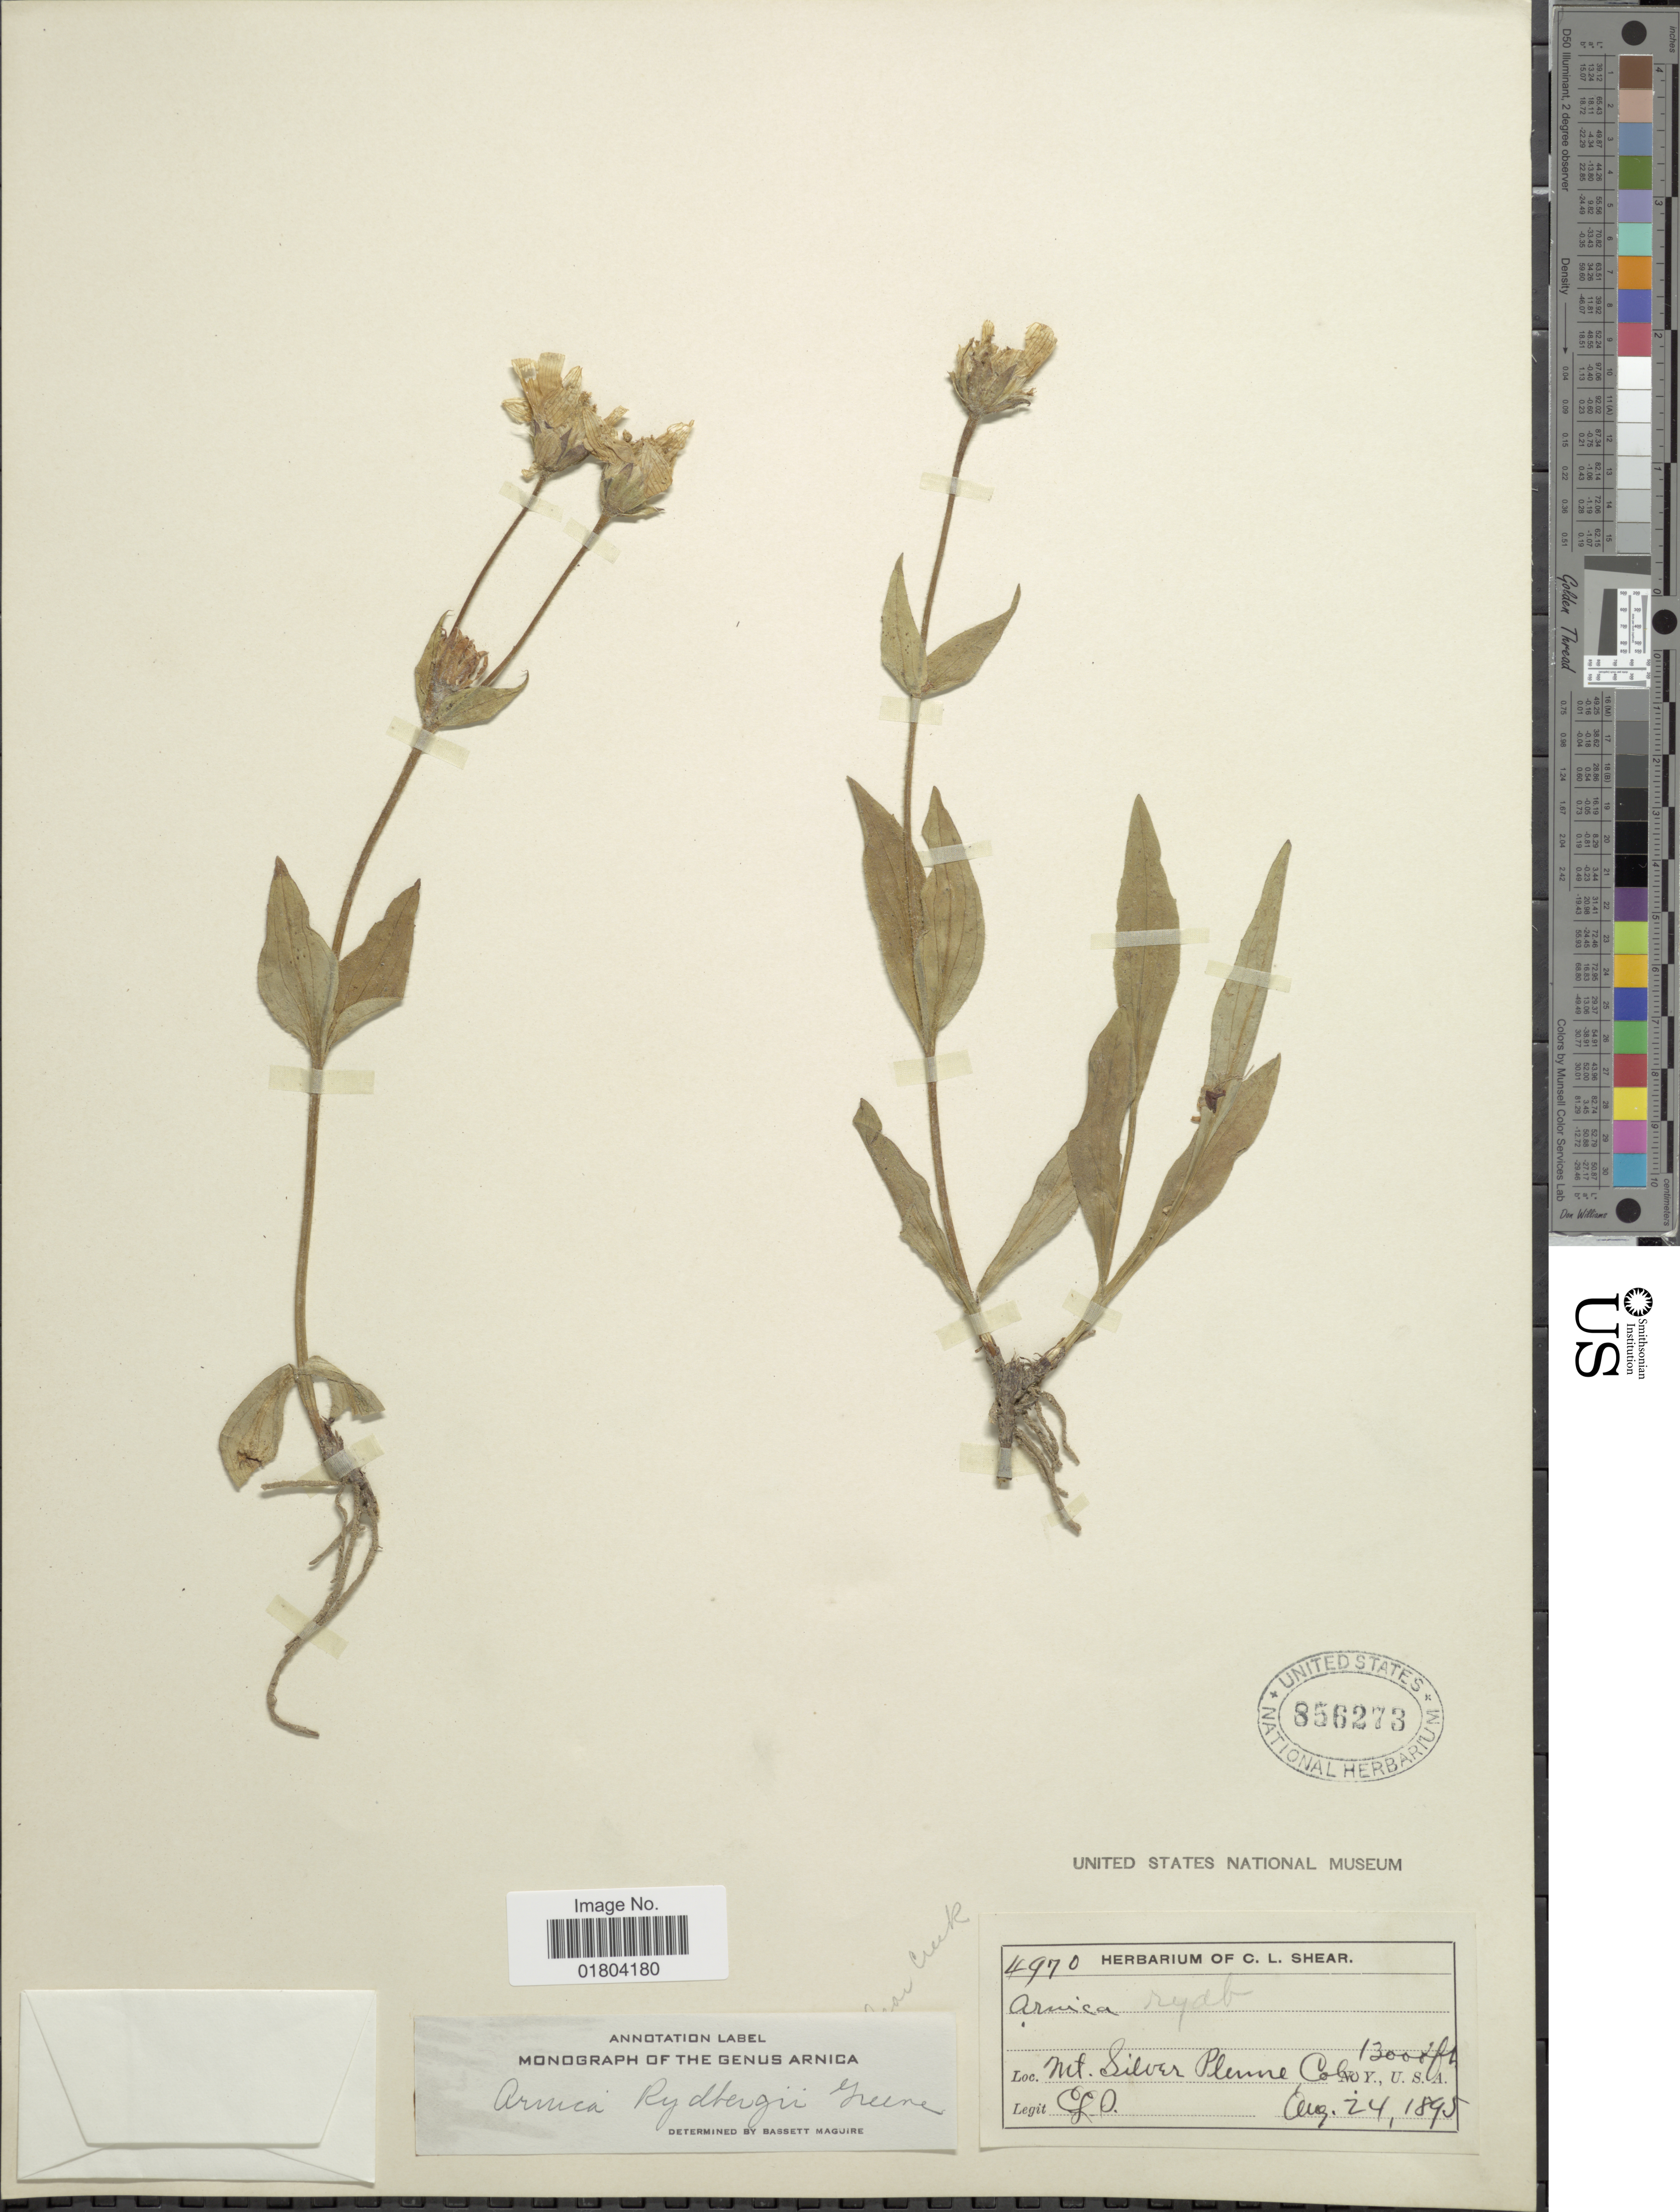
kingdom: Plantae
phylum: Tracheophyta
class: Magnoliopsida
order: Asterales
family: Asteraceae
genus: Arnica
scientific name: Arnica rydbergii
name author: Greene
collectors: C. L. Shear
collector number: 4970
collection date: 1895-08-24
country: United States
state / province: Colorado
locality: Mt Silver Plenne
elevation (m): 3962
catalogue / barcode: US 856273